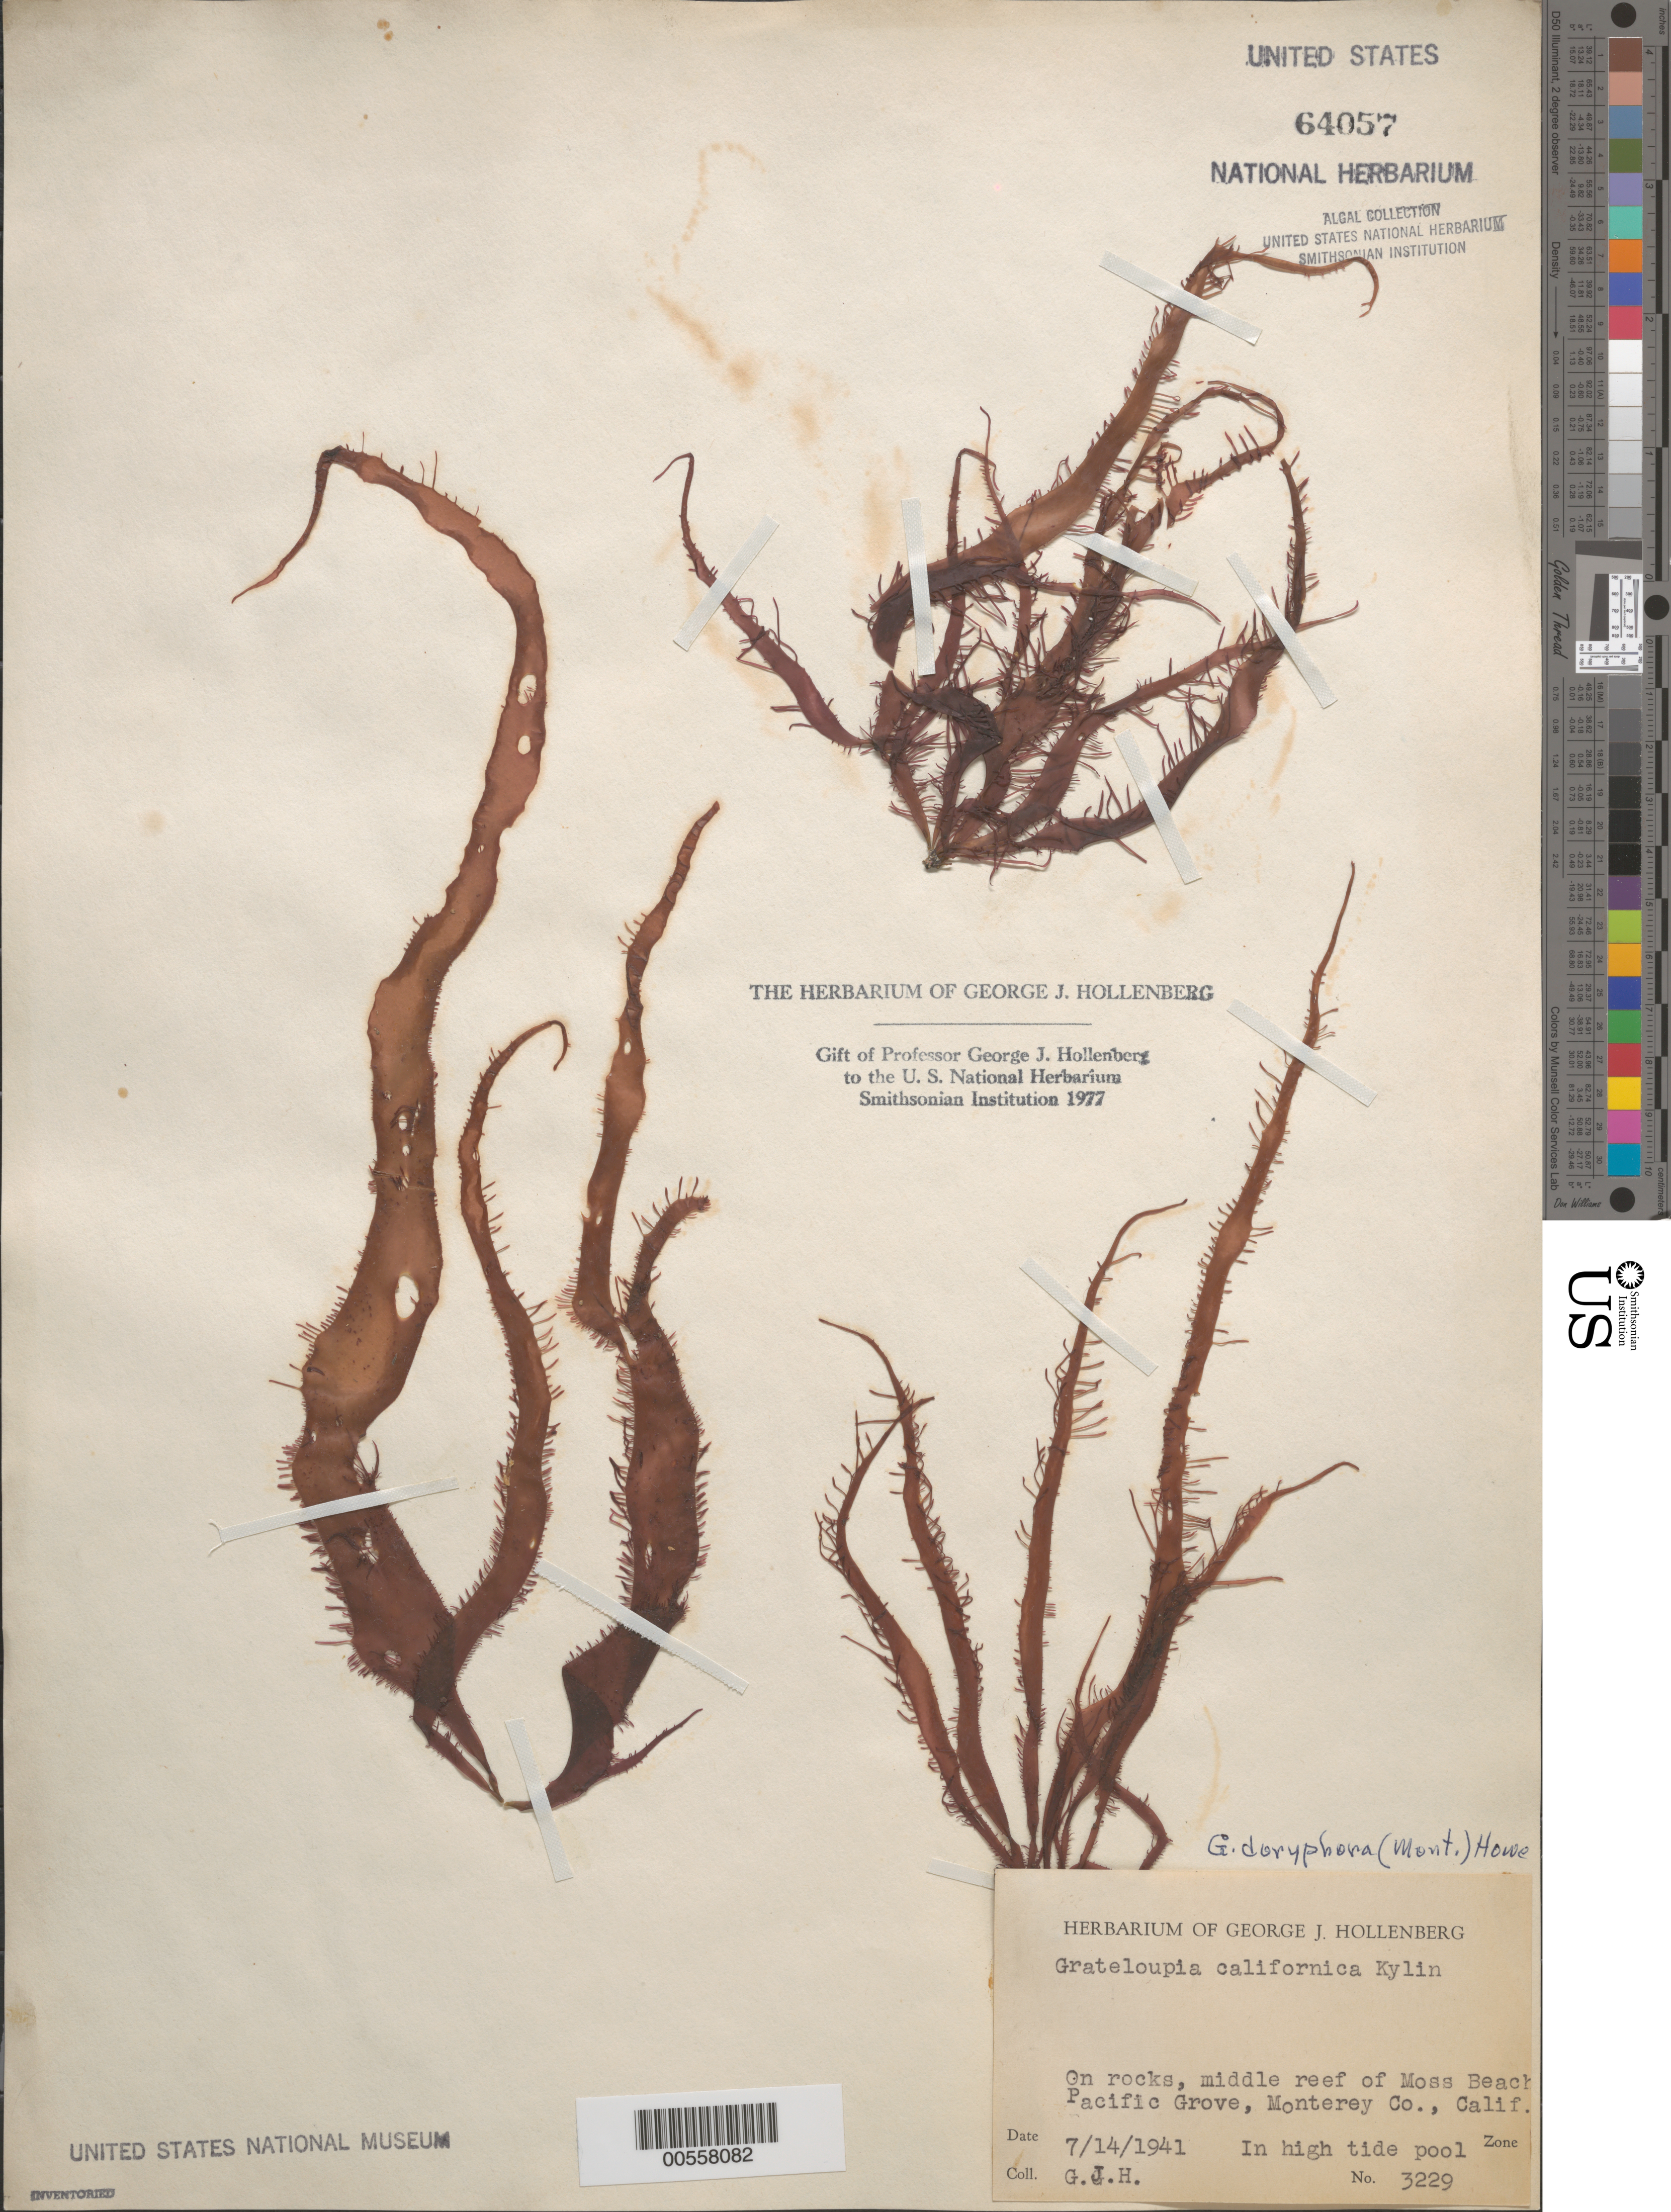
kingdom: Plantae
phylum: Rhodophyta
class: Florideophyceae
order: Halymeniales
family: Halymeniaceae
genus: Grateloupia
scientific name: Grateloupia doryphora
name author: (Mont.) Howe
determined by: Hollenberg, George J.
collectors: G. Hollenberg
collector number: GJH 3229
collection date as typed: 14 Jul 1941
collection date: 1941-07-14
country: United States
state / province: California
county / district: Monterey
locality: Middle reef of Moss Beach, Pacific Grove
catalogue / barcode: US 64057